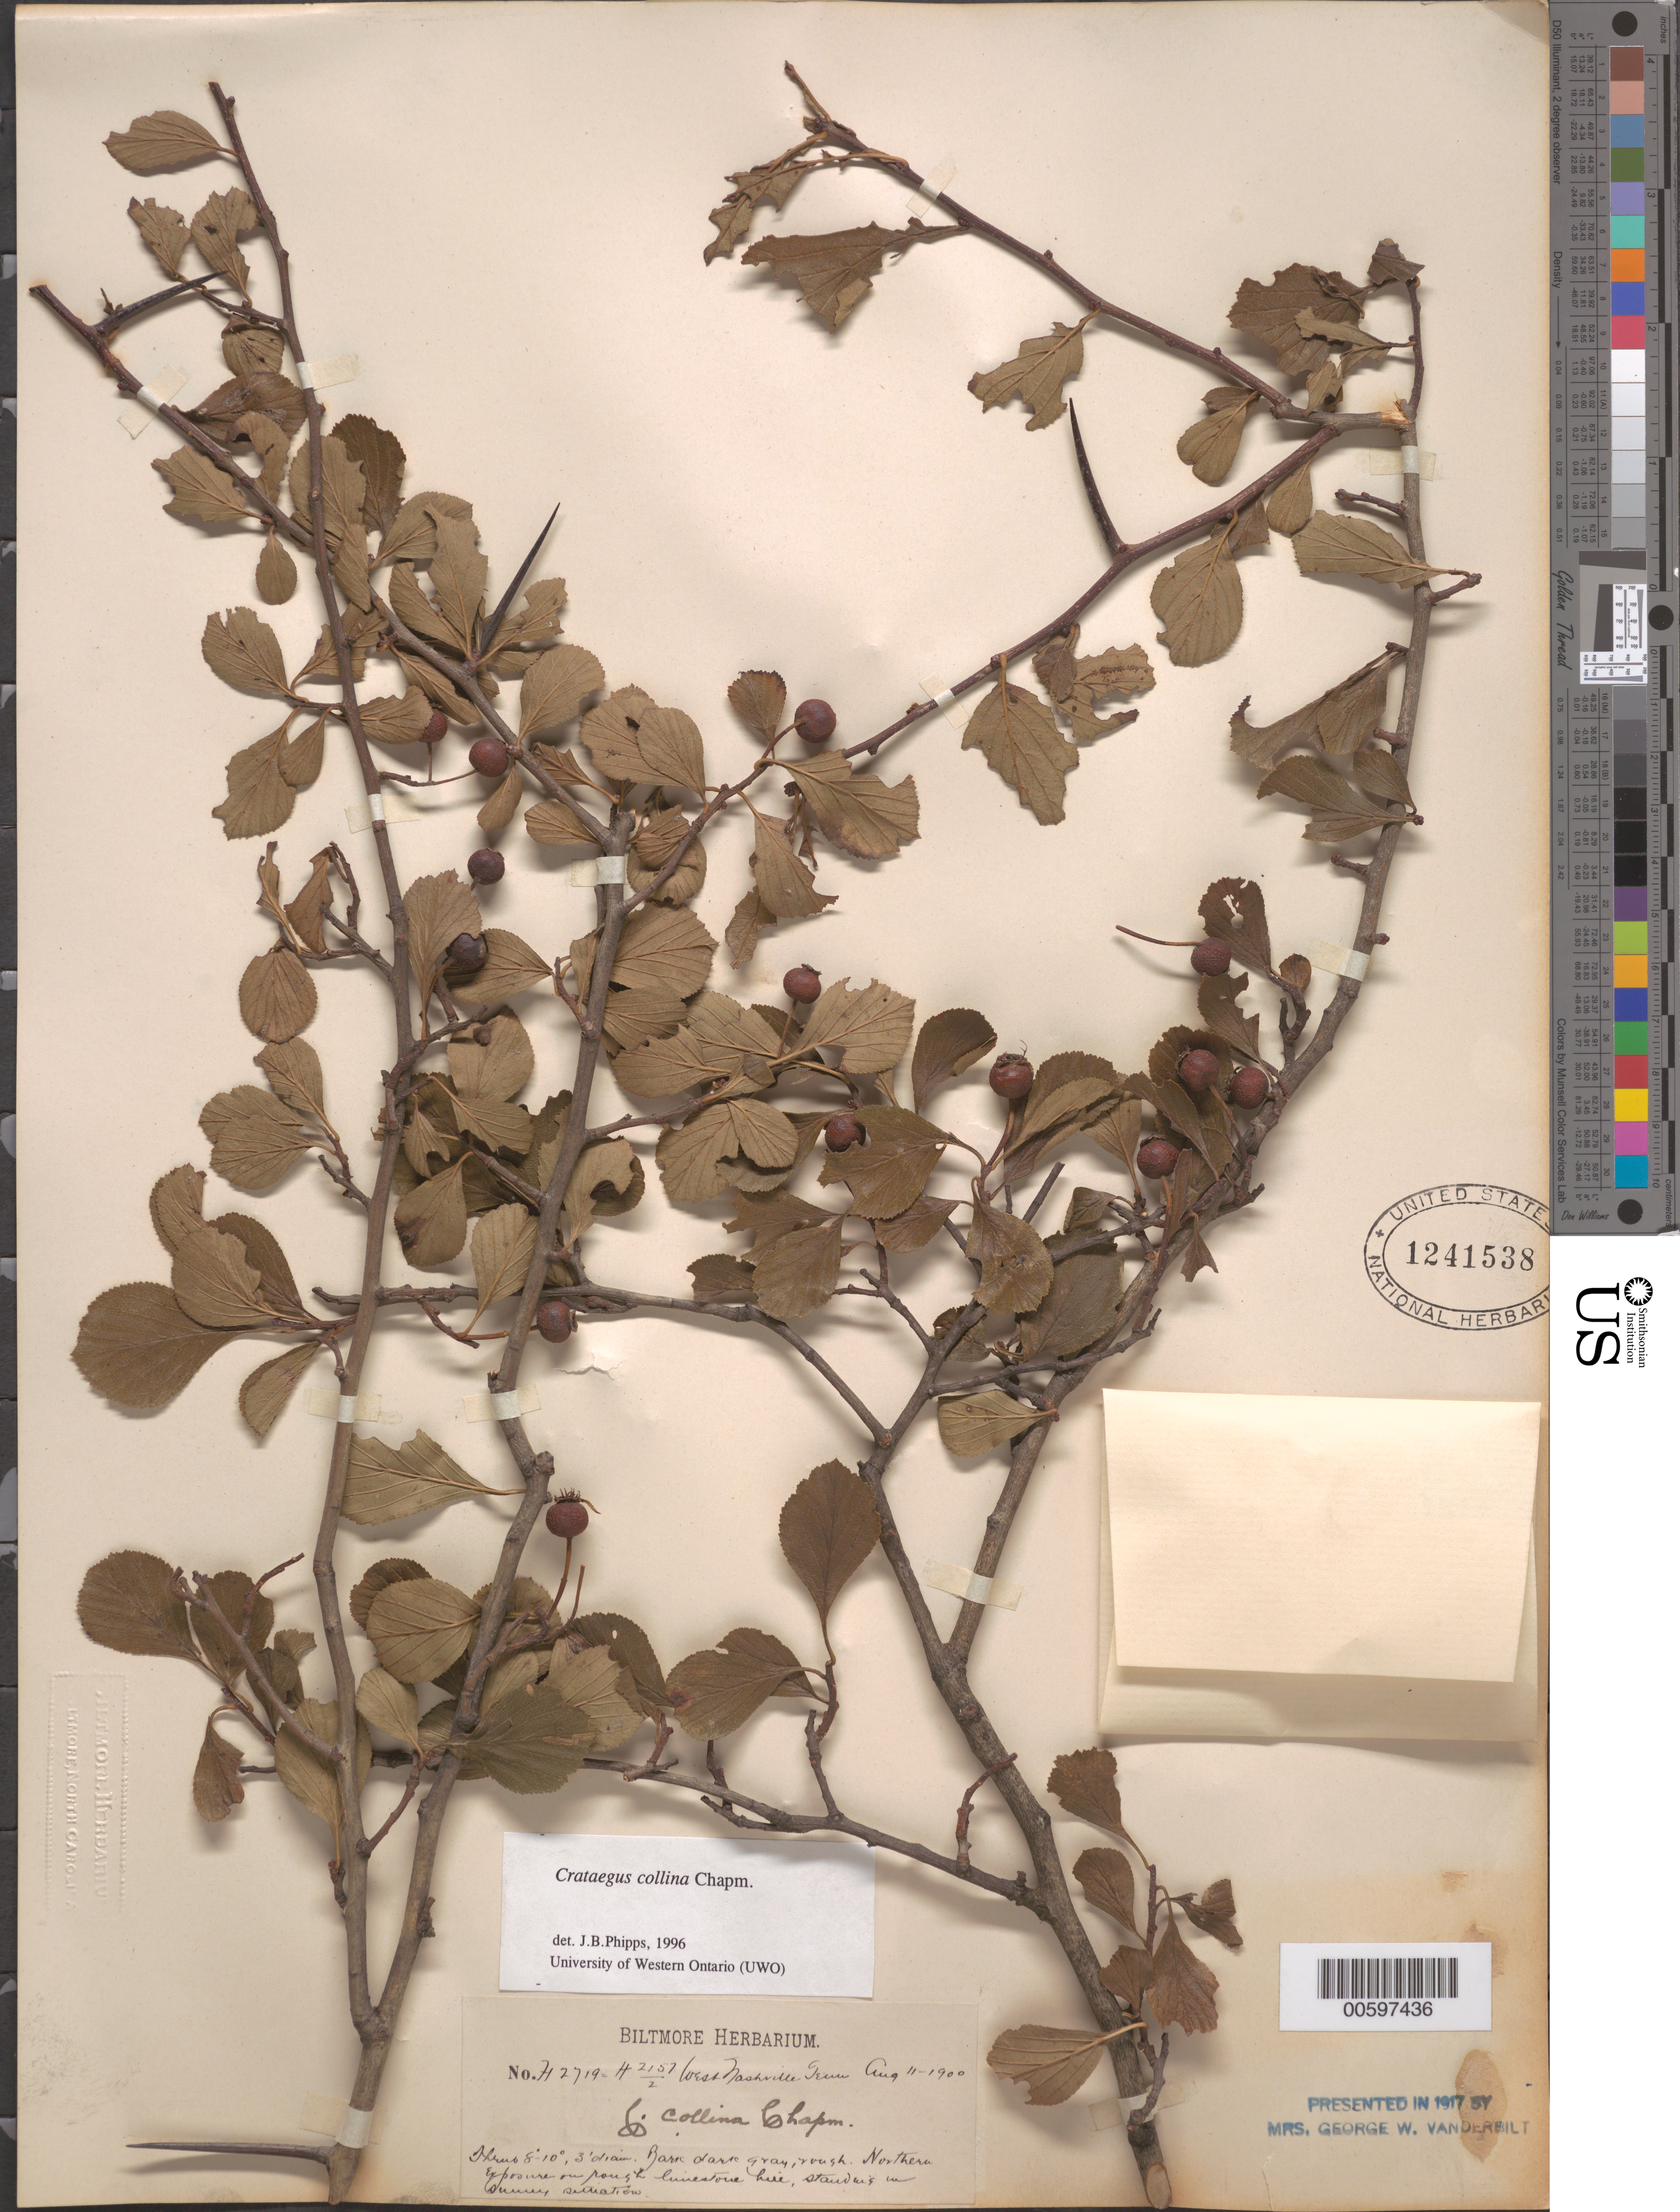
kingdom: Plantae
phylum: Tracheophyta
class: Magnoliopsida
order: Rosales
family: Rosaceae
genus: Crataegus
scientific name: Crataegus collina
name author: Chapm.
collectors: ex herb. Biltmore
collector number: H2719 = H2157/2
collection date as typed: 11 Aug 1900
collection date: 1900-08-11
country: United States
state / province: Tennessee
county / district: Davidson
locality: West Nashville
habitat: Northern exposure on rough limestone hill, standing in sunny situation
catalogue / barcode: US 1241538